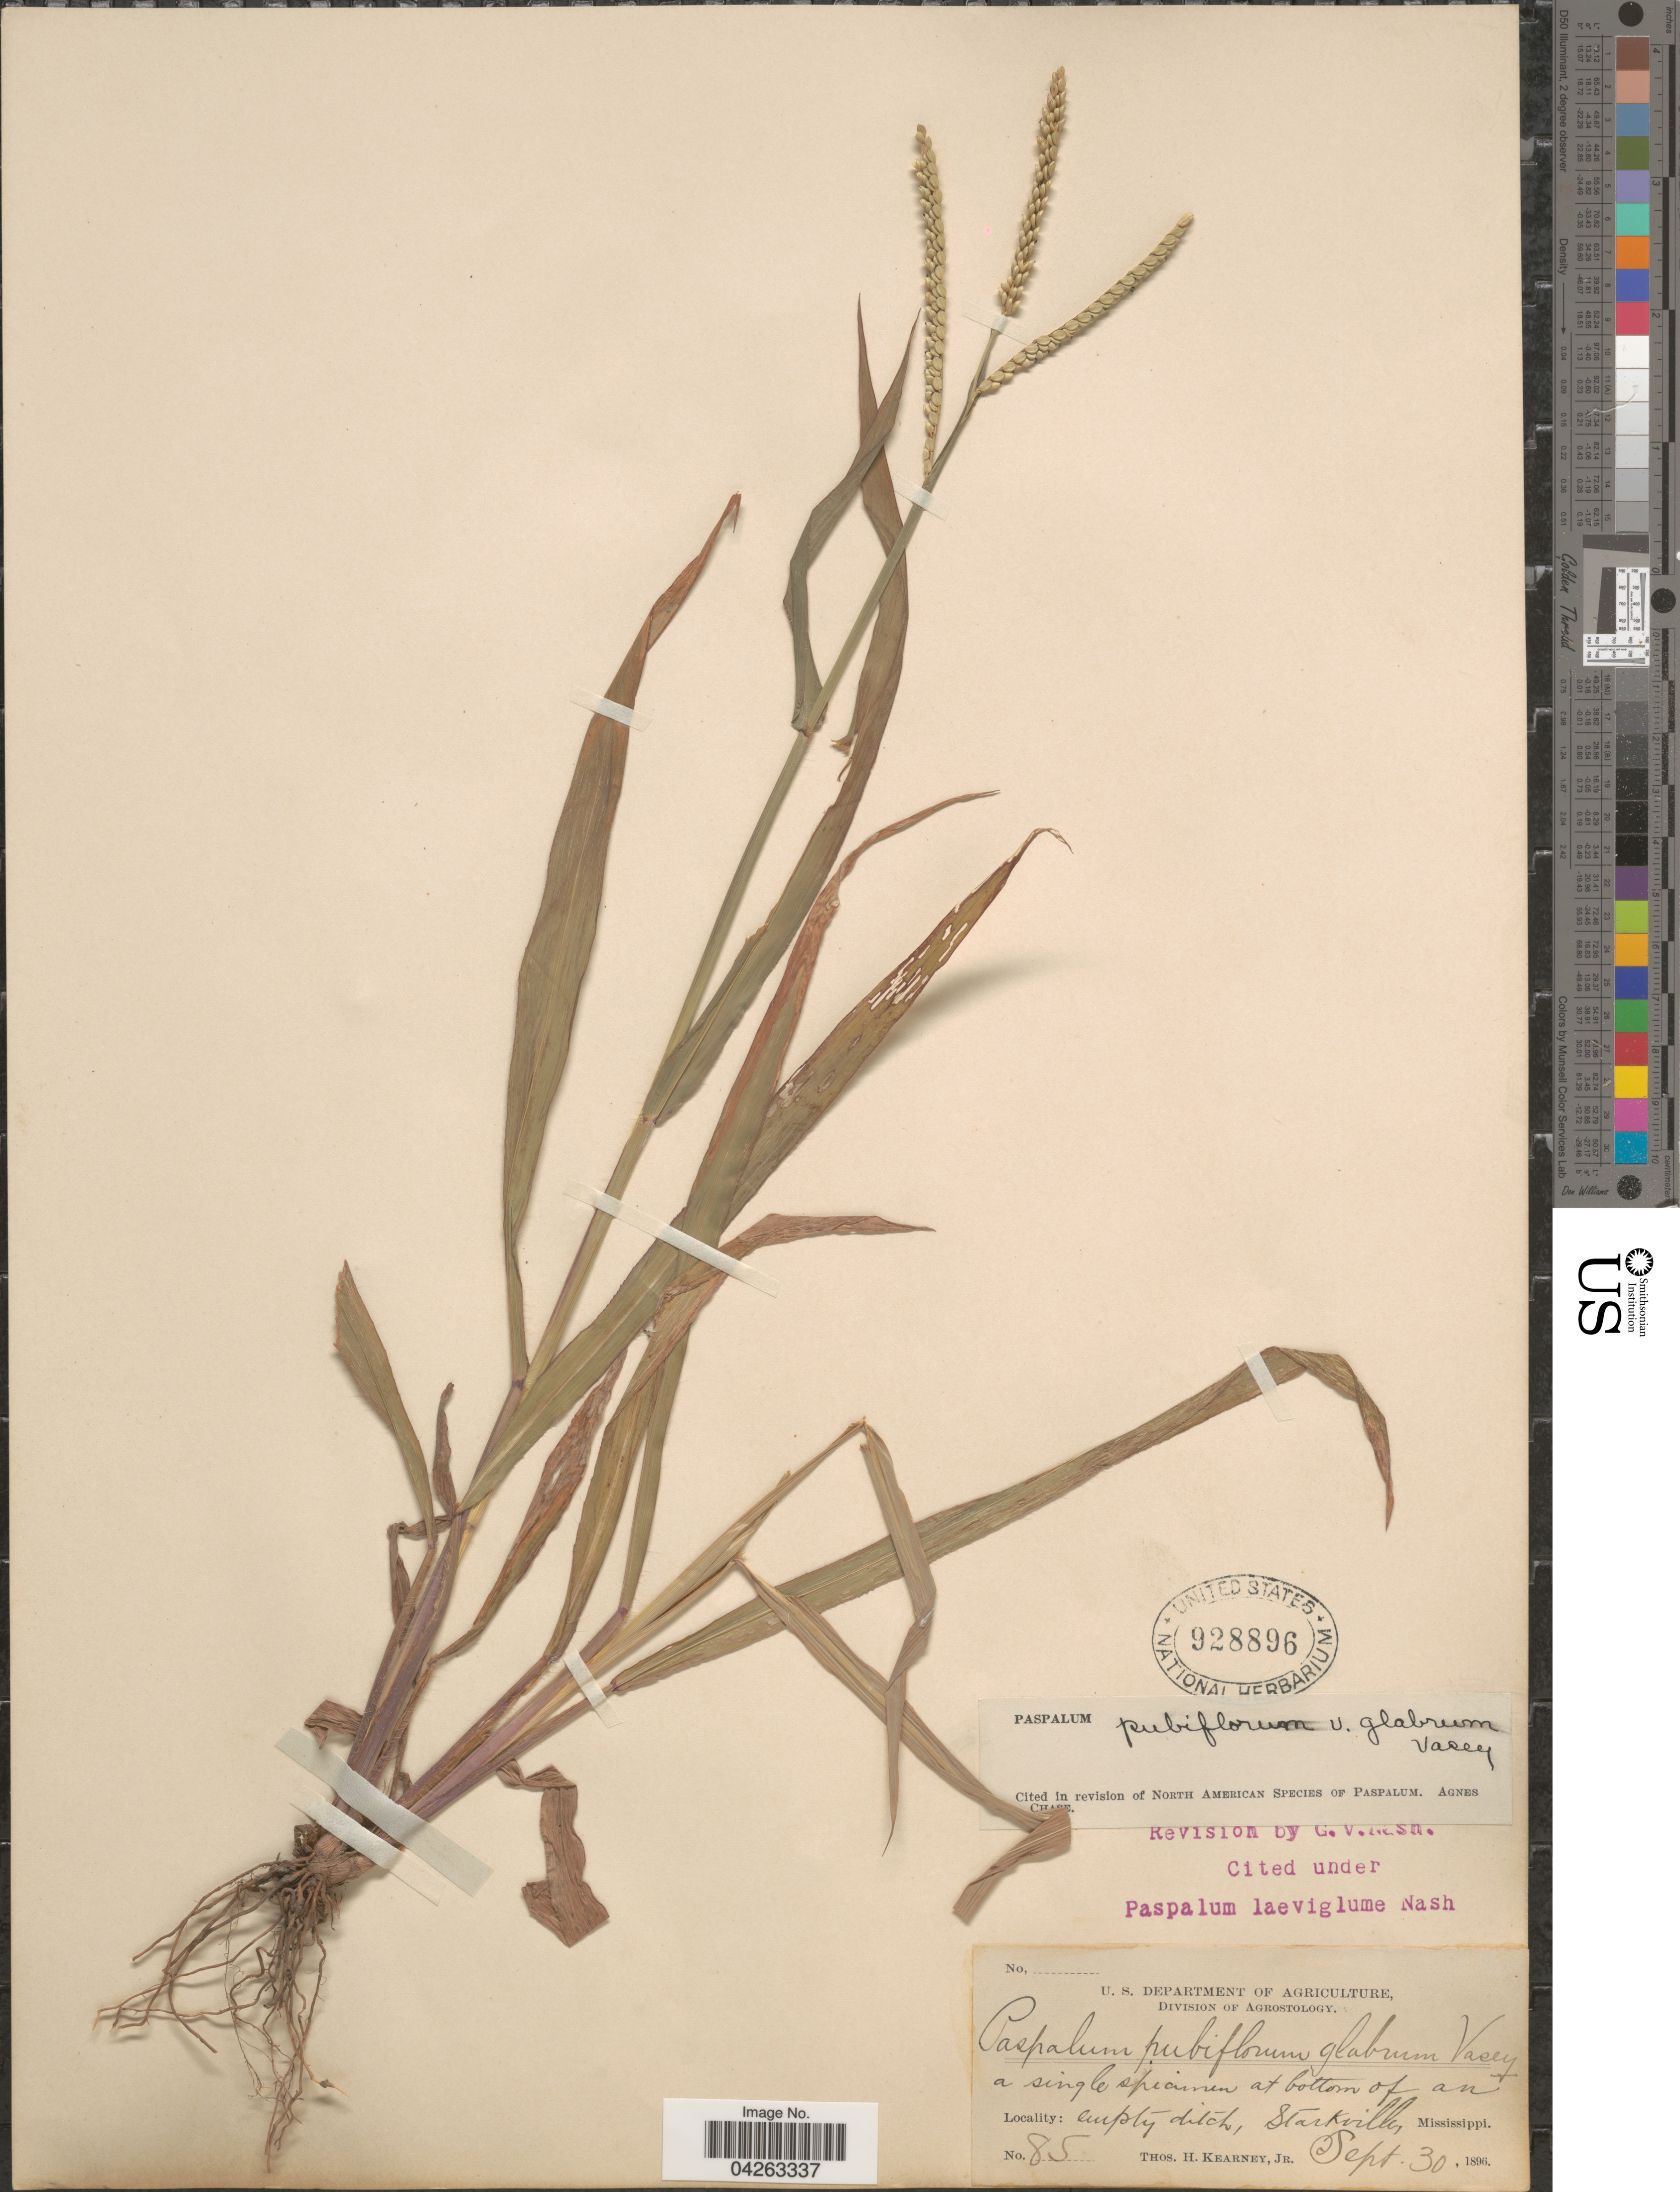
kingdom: Plantae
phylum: Tracheophyta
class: Liliopsida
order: Poales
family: Poaceae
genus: Paspalum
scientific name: Paspalum pubiflorum var. glabrum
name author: Vasey ex Scribn.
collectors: T. H. Kearney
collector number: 85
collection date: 1896-09-30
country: United States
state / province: Mississippi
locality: Starkville.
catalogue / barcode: US 928896